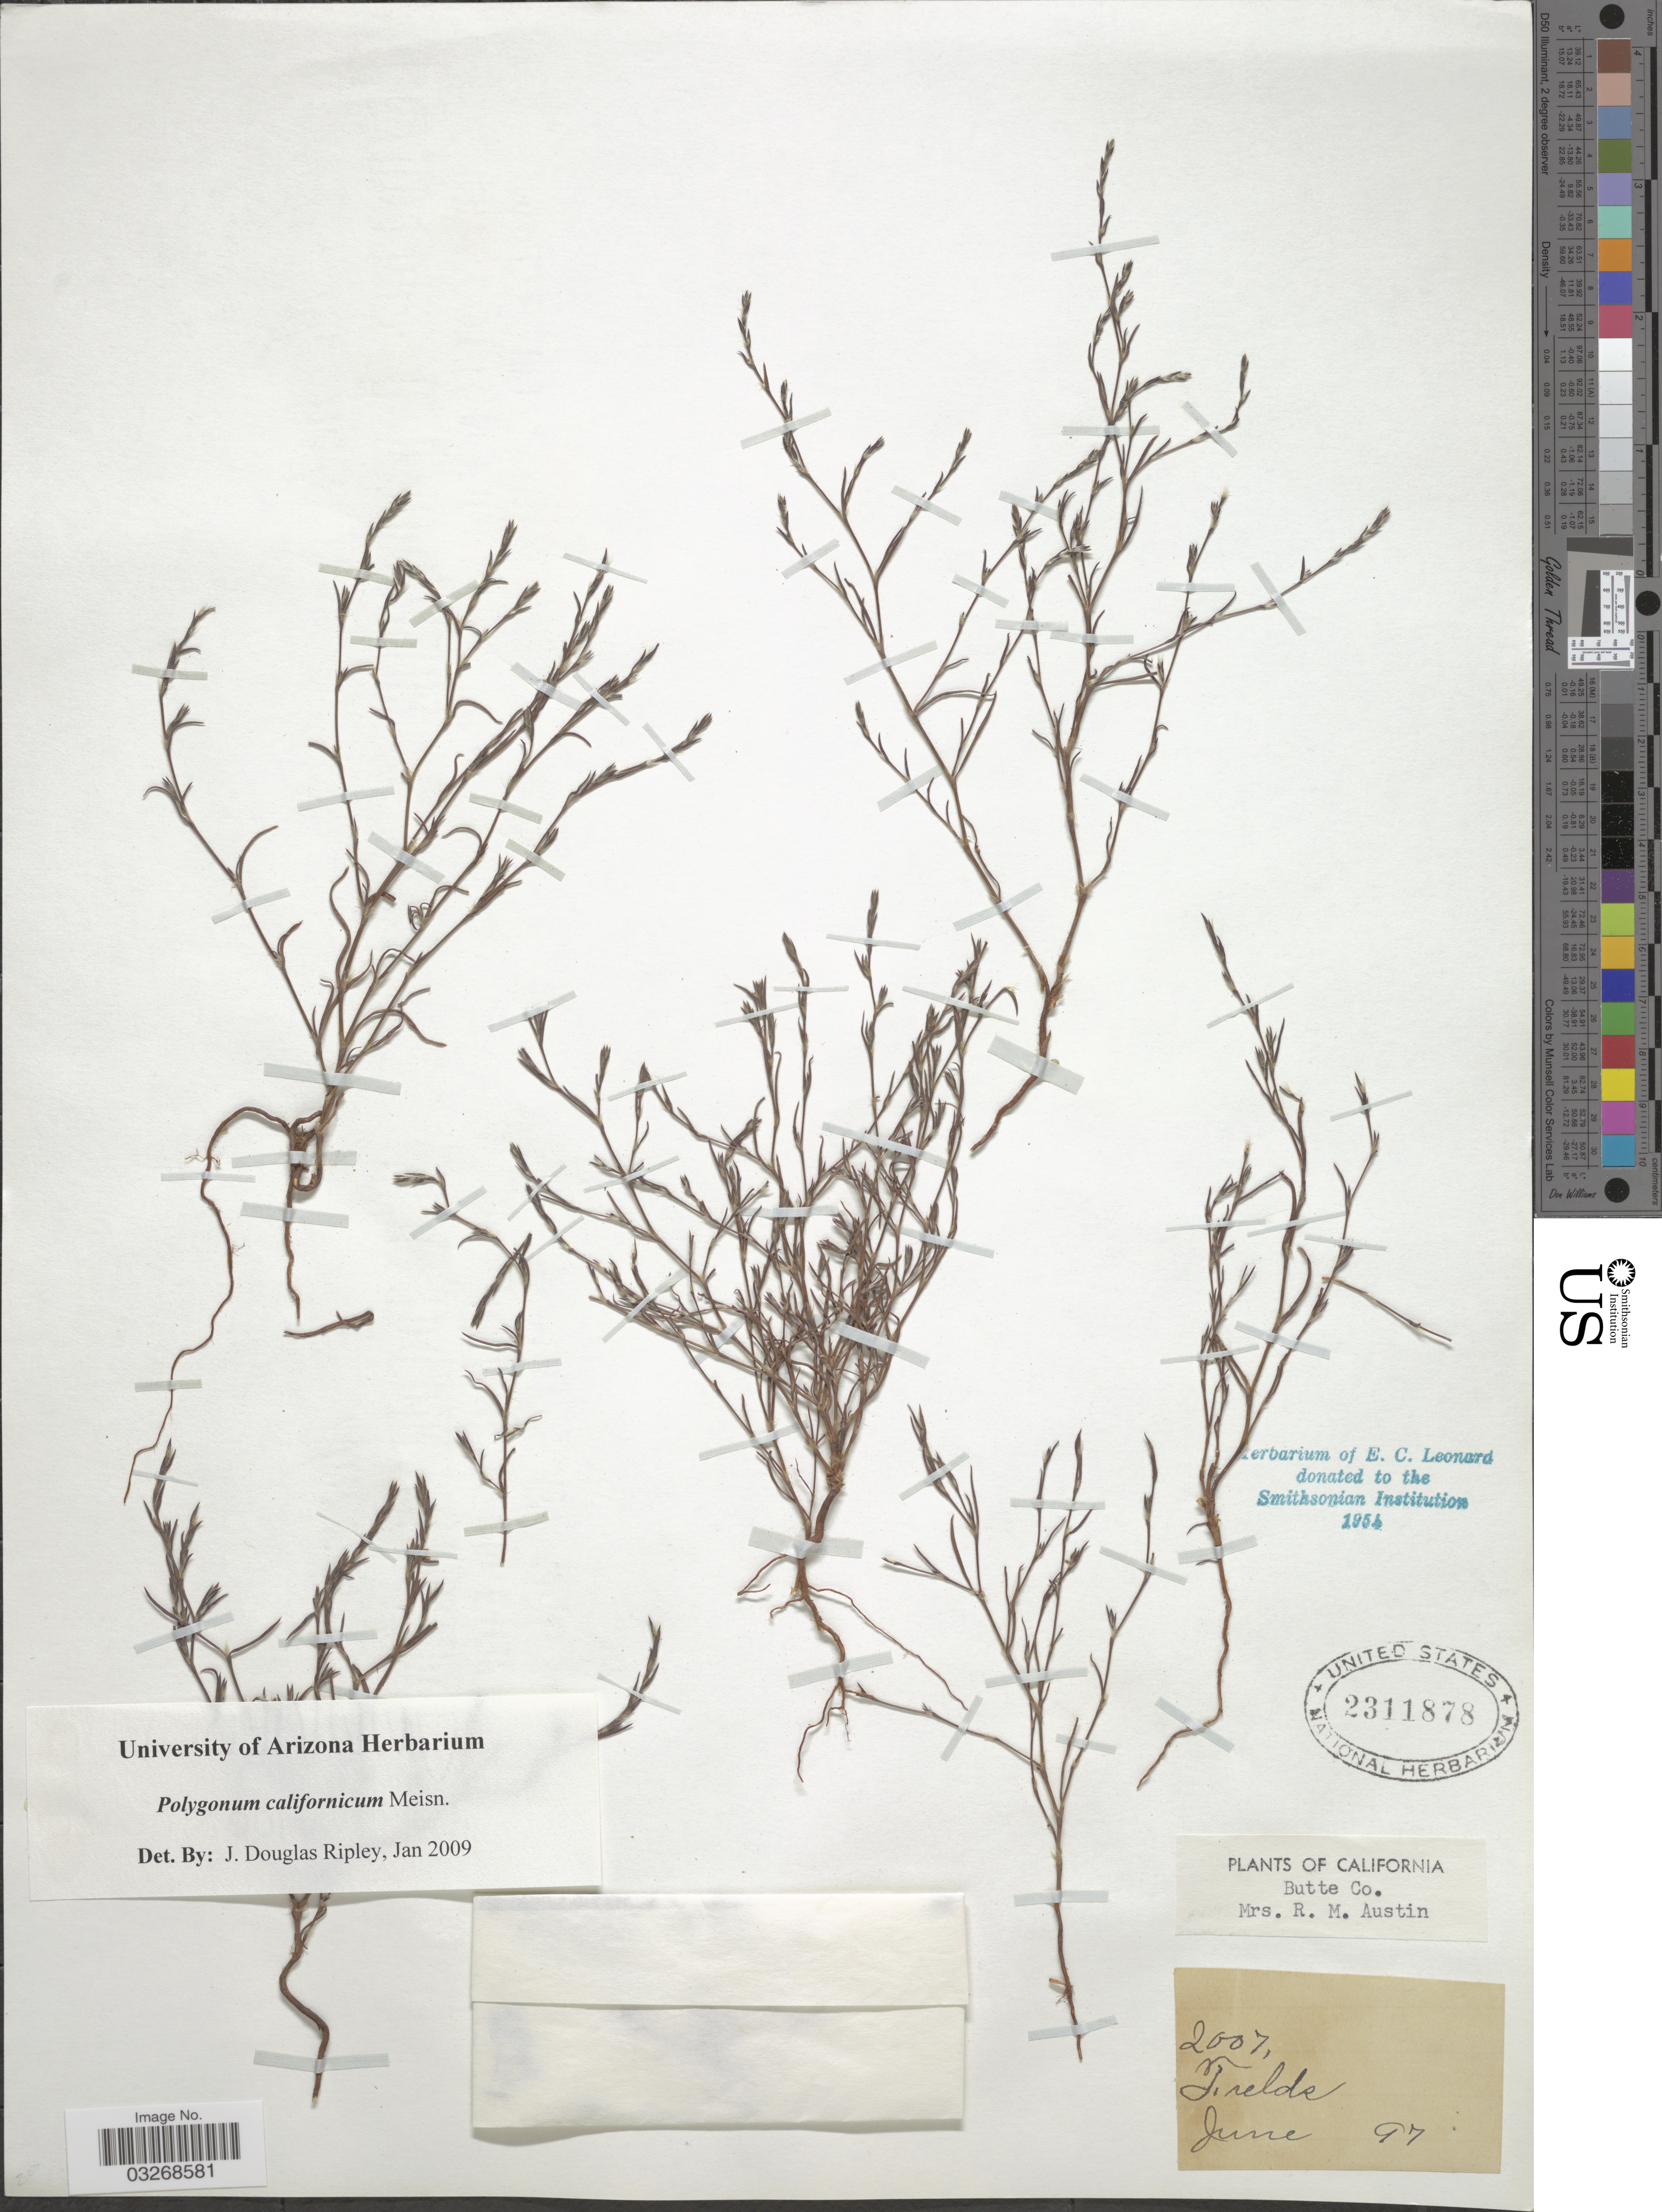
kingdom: Plantae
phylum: Tracheophyta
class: Magnoliopsida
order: Caryophyllales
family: Polygonaceae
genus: Polygonum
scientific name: Polygonum californicum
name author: Meisn.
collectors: R. Austin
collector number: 2007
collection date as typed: Transcribed d/m/y: /6/97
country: United States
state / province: California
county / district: Butte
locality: Butte Co. Fields.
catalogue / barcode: US 2311878